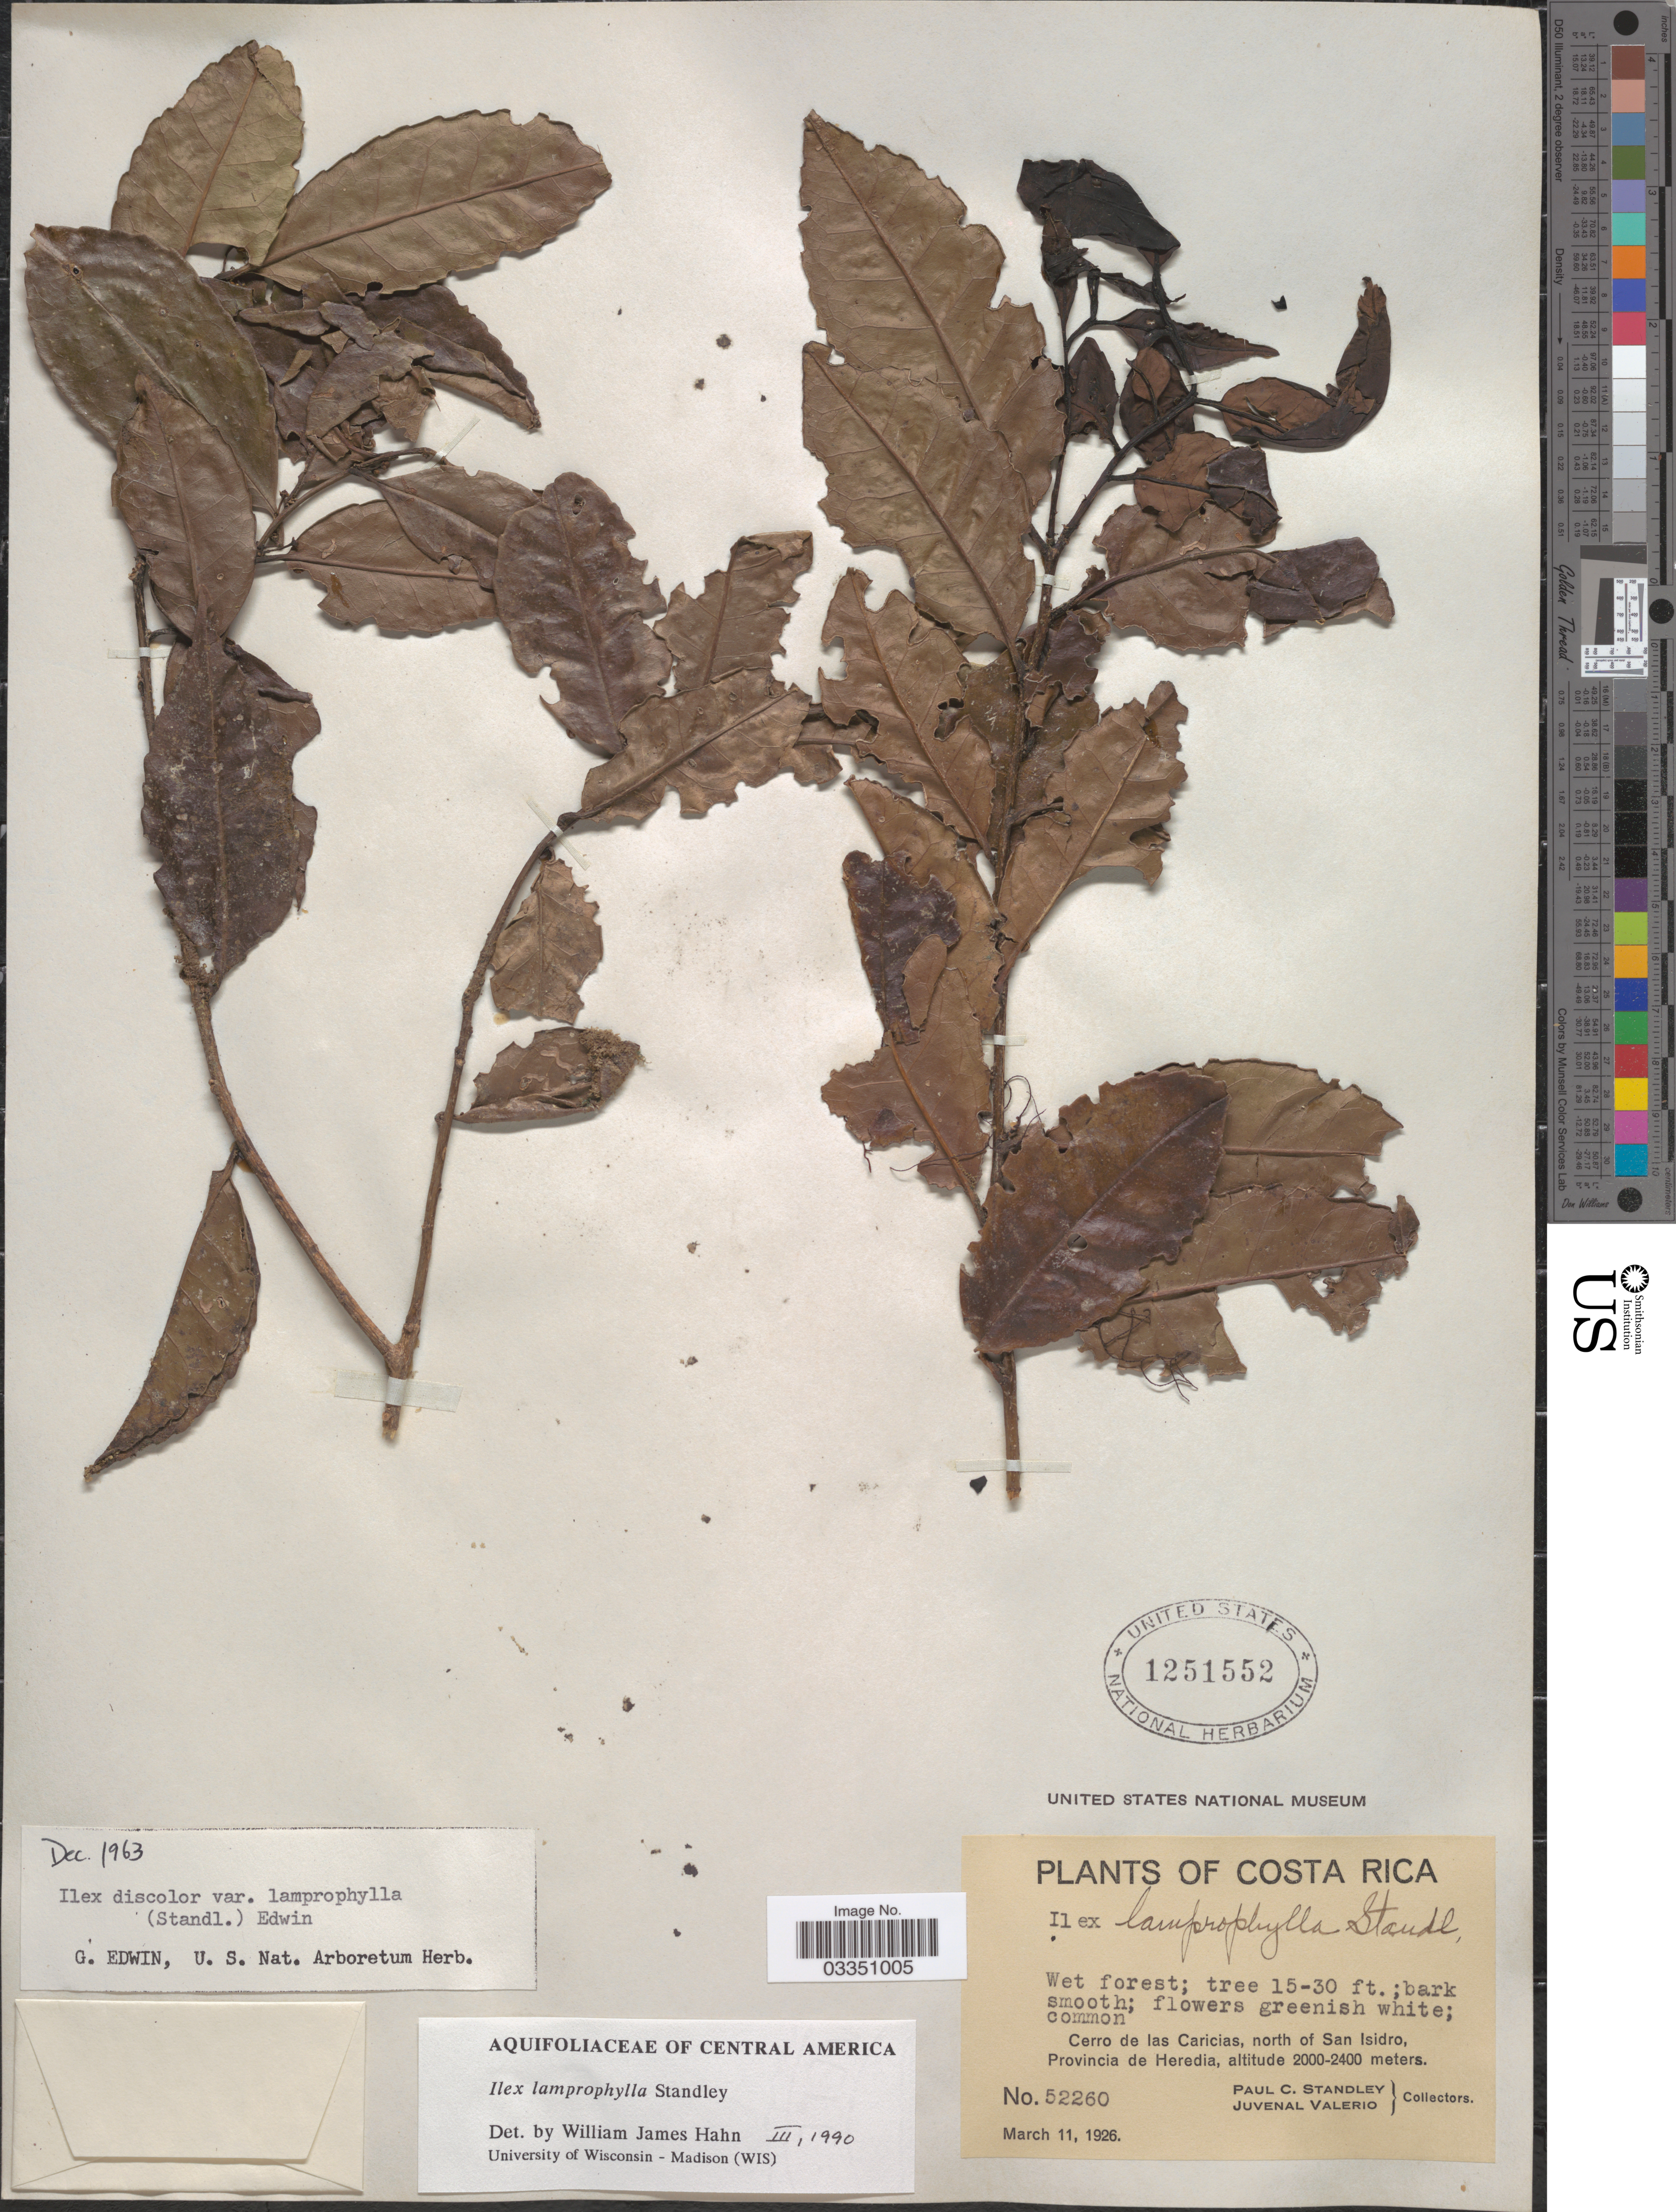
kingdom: Plantae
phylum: Tracheophyta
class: Magnoliopsida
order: Aquifoliales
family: Aquifoliaceae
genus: Ilex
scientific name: Ilex lamprophylla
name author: Standl.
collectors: P. C. Standley & J. Valerio R.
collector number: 52260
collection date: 1926-03-11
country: Costa Rica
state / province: Heredia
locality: Cerro de las Caricias, north of San Isidro.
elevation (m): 2000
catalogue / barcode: US 1251552